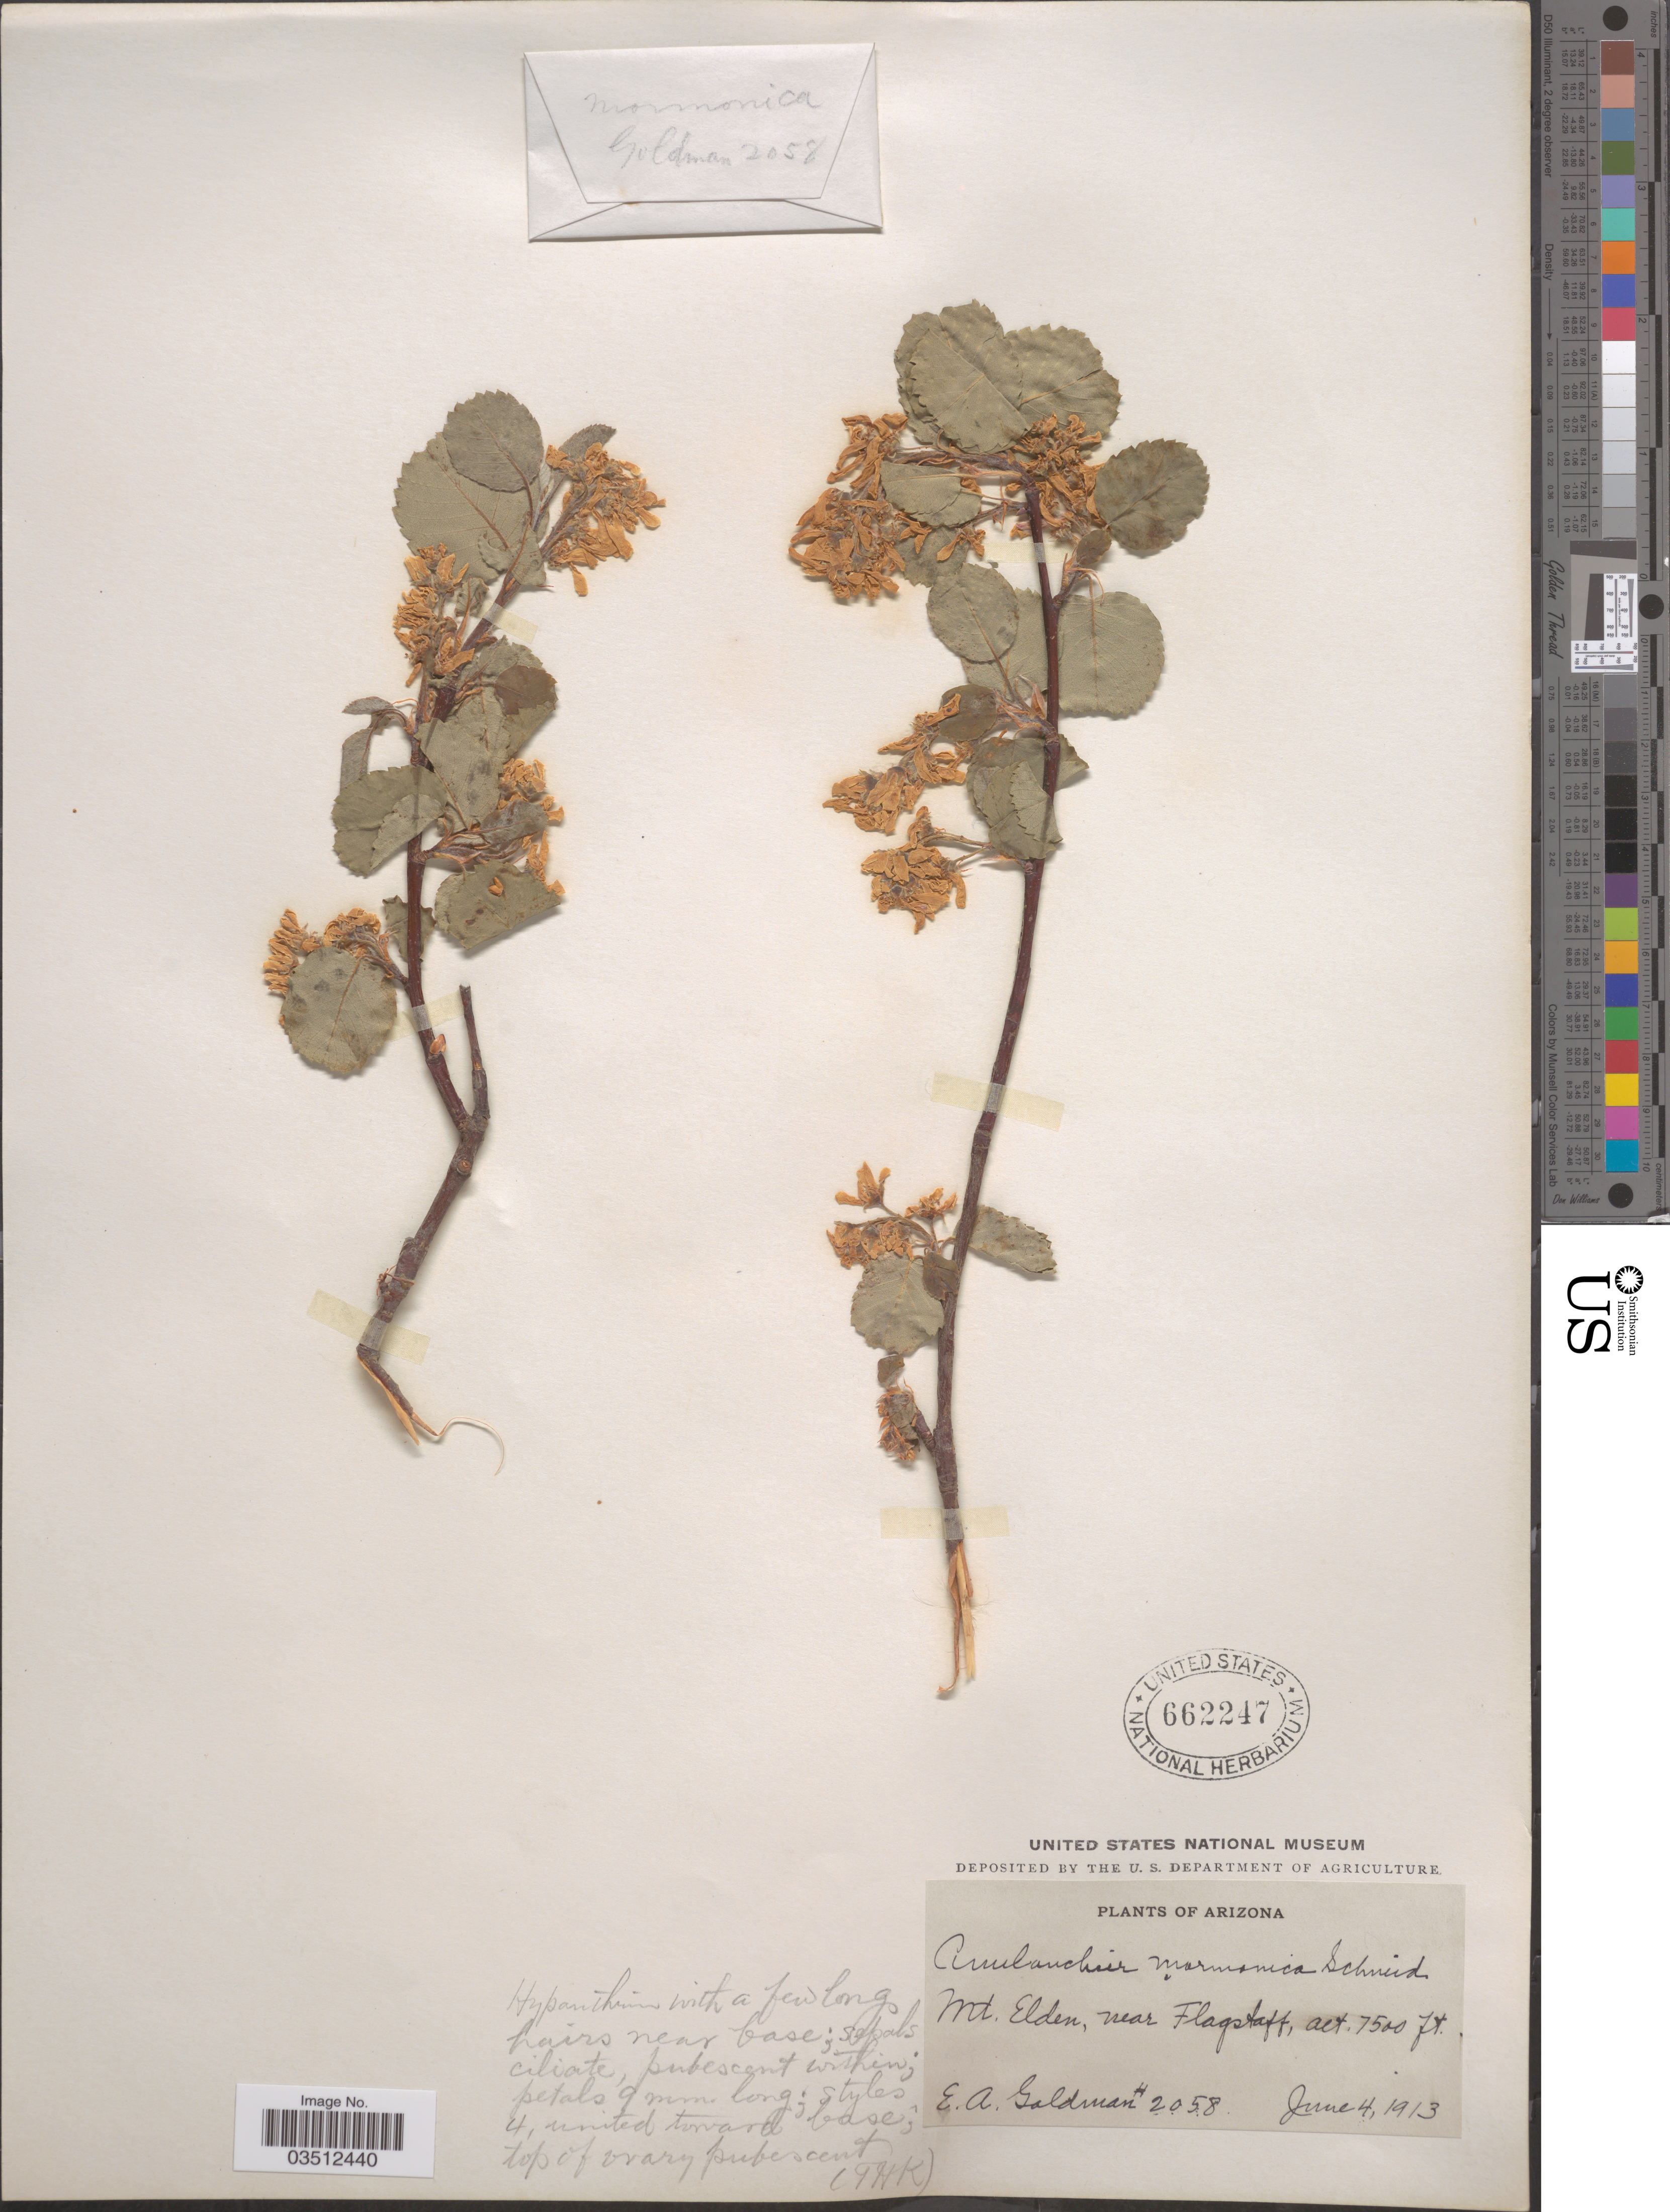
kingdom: Plantae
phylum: Tracheophyta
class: Magnoliopsida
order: Rosales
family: Rosaceae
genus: Amelanchier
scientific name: Amelanchier mormonica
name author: C.K. Schneid.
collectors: E. A. Goldman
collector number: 2058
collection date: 1913-06-04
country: United States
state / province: Arizona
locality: Mt. Elden, near Flagstaff.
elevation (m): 2286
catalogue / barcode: US 662247